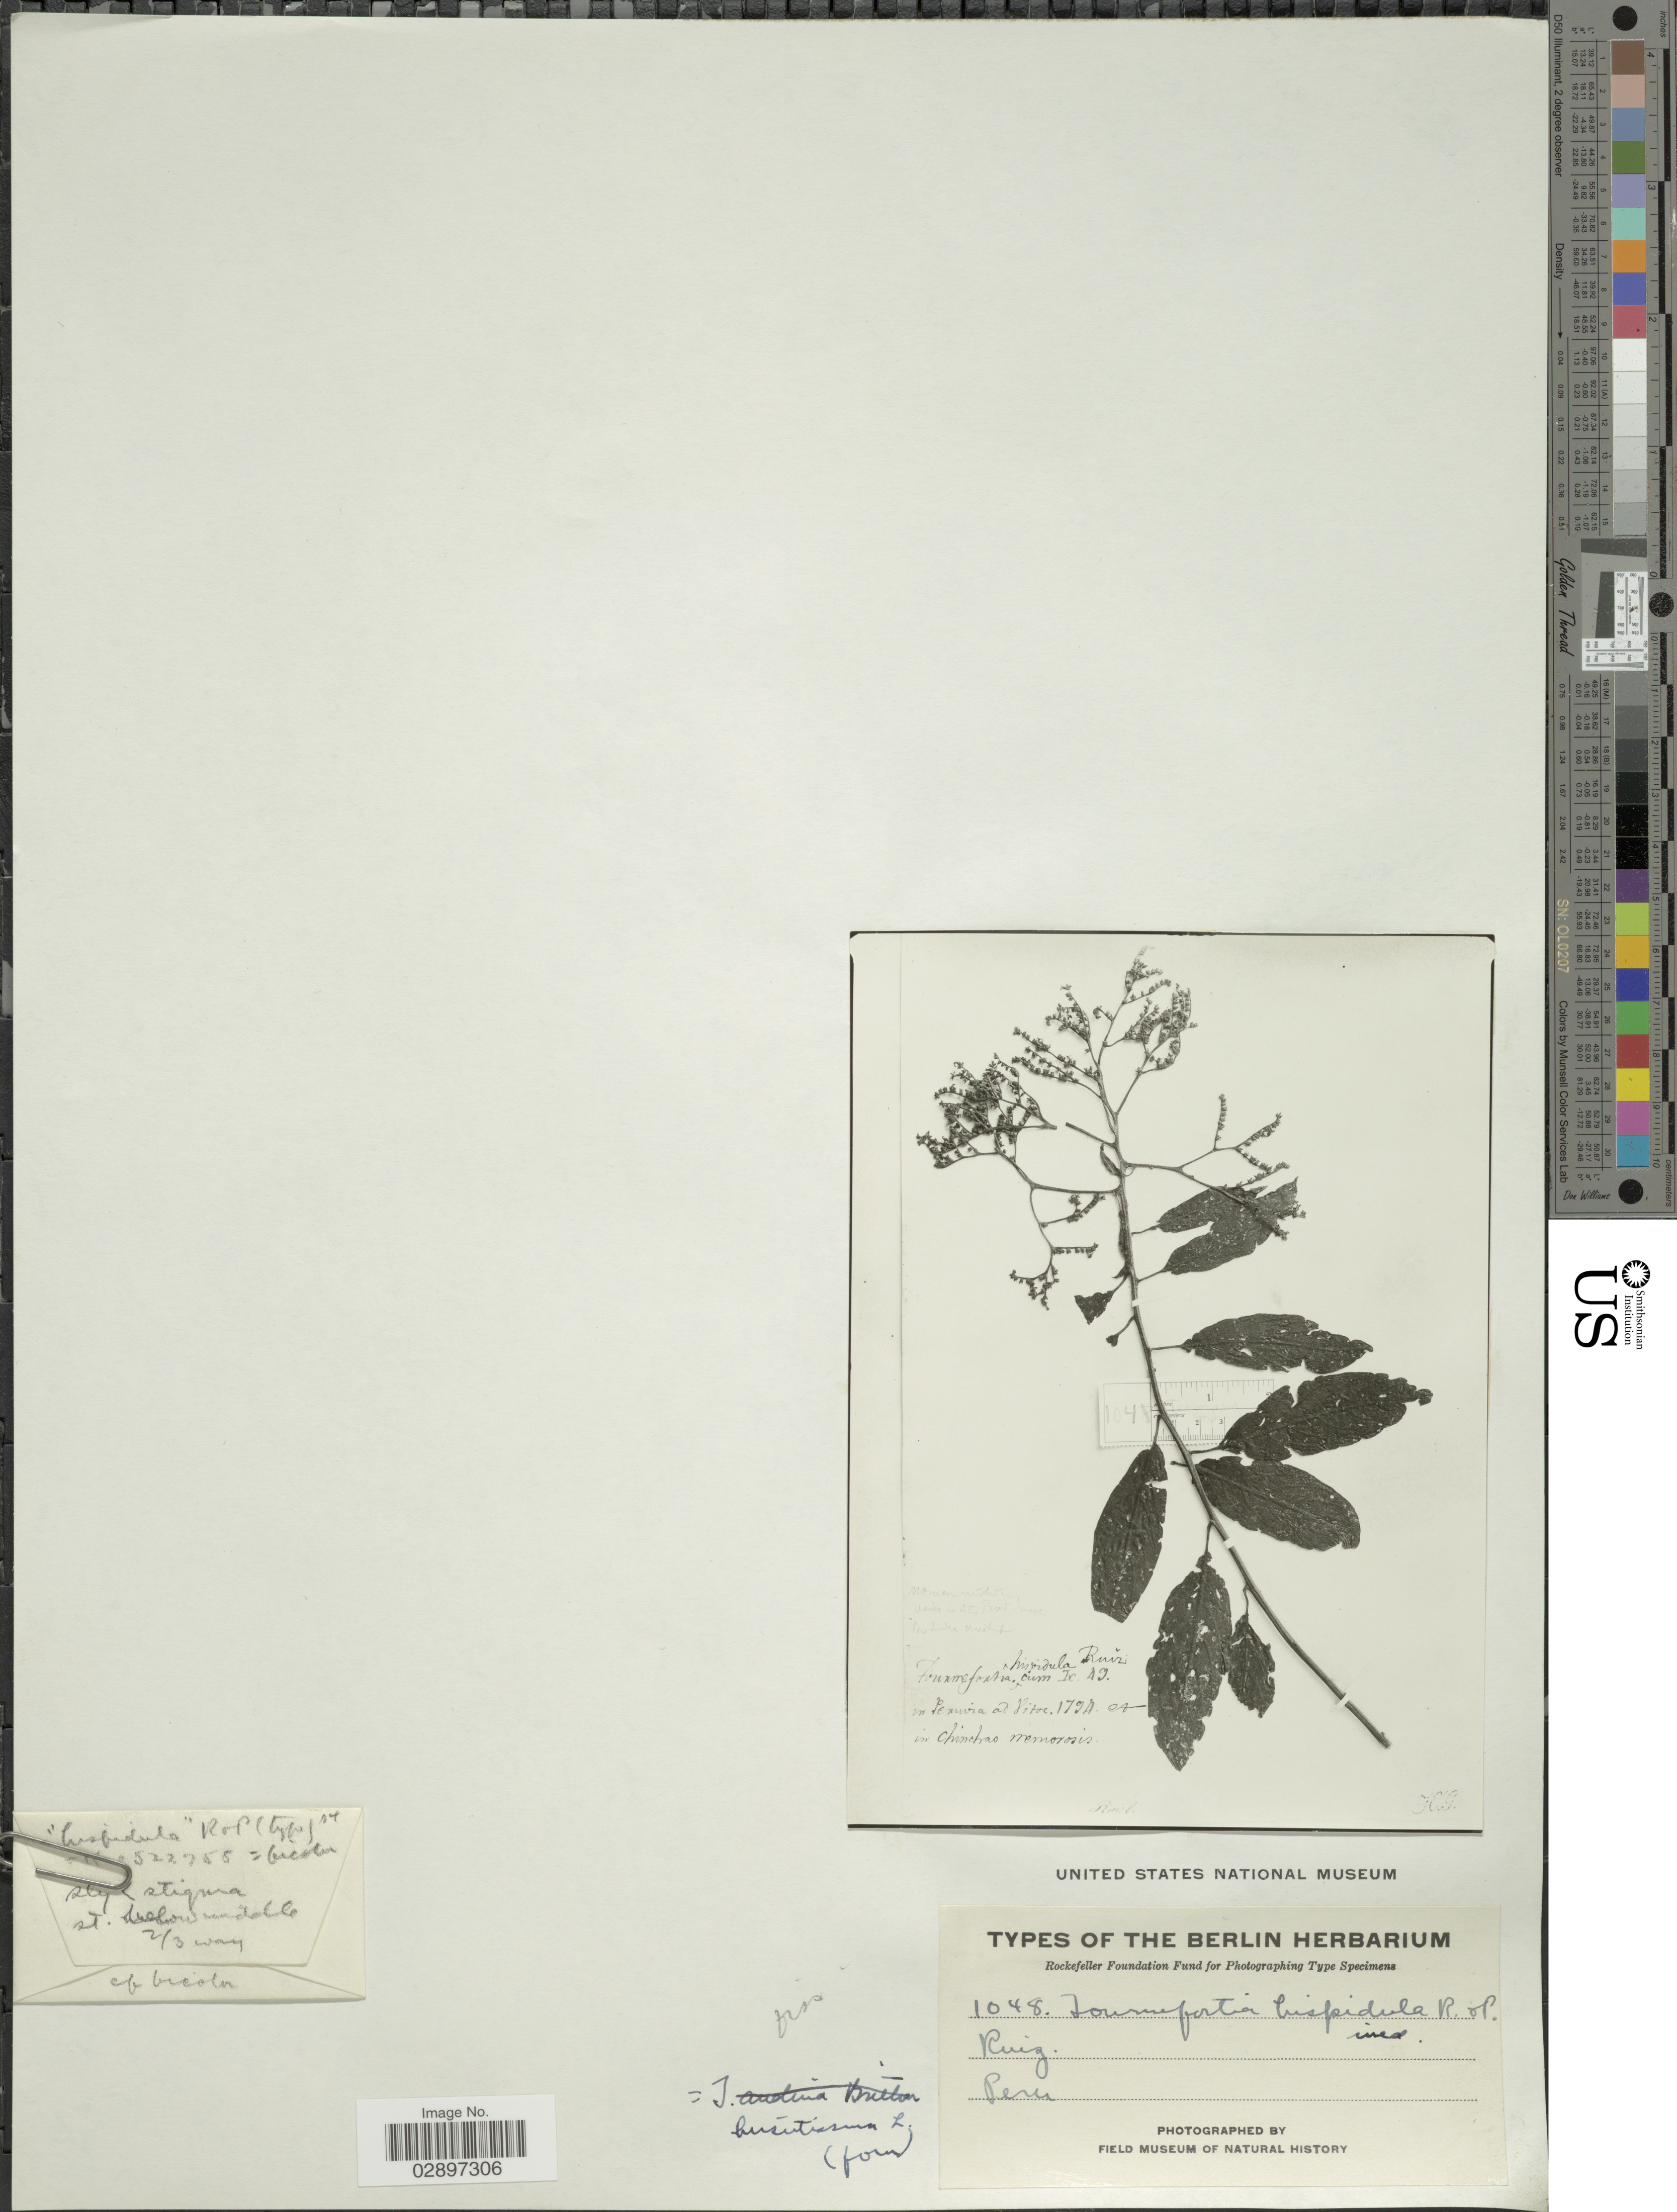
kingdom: Plantae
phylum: Tracheophyta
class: Magnoliopsida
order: Boraginales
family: Heliotropiaceae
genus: Tournefortia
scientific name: Tournefortia hirsutissima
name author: L.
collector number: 1048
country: Peru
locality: Ad Vitoc. in chinchao nemorosis. [unsure placement]